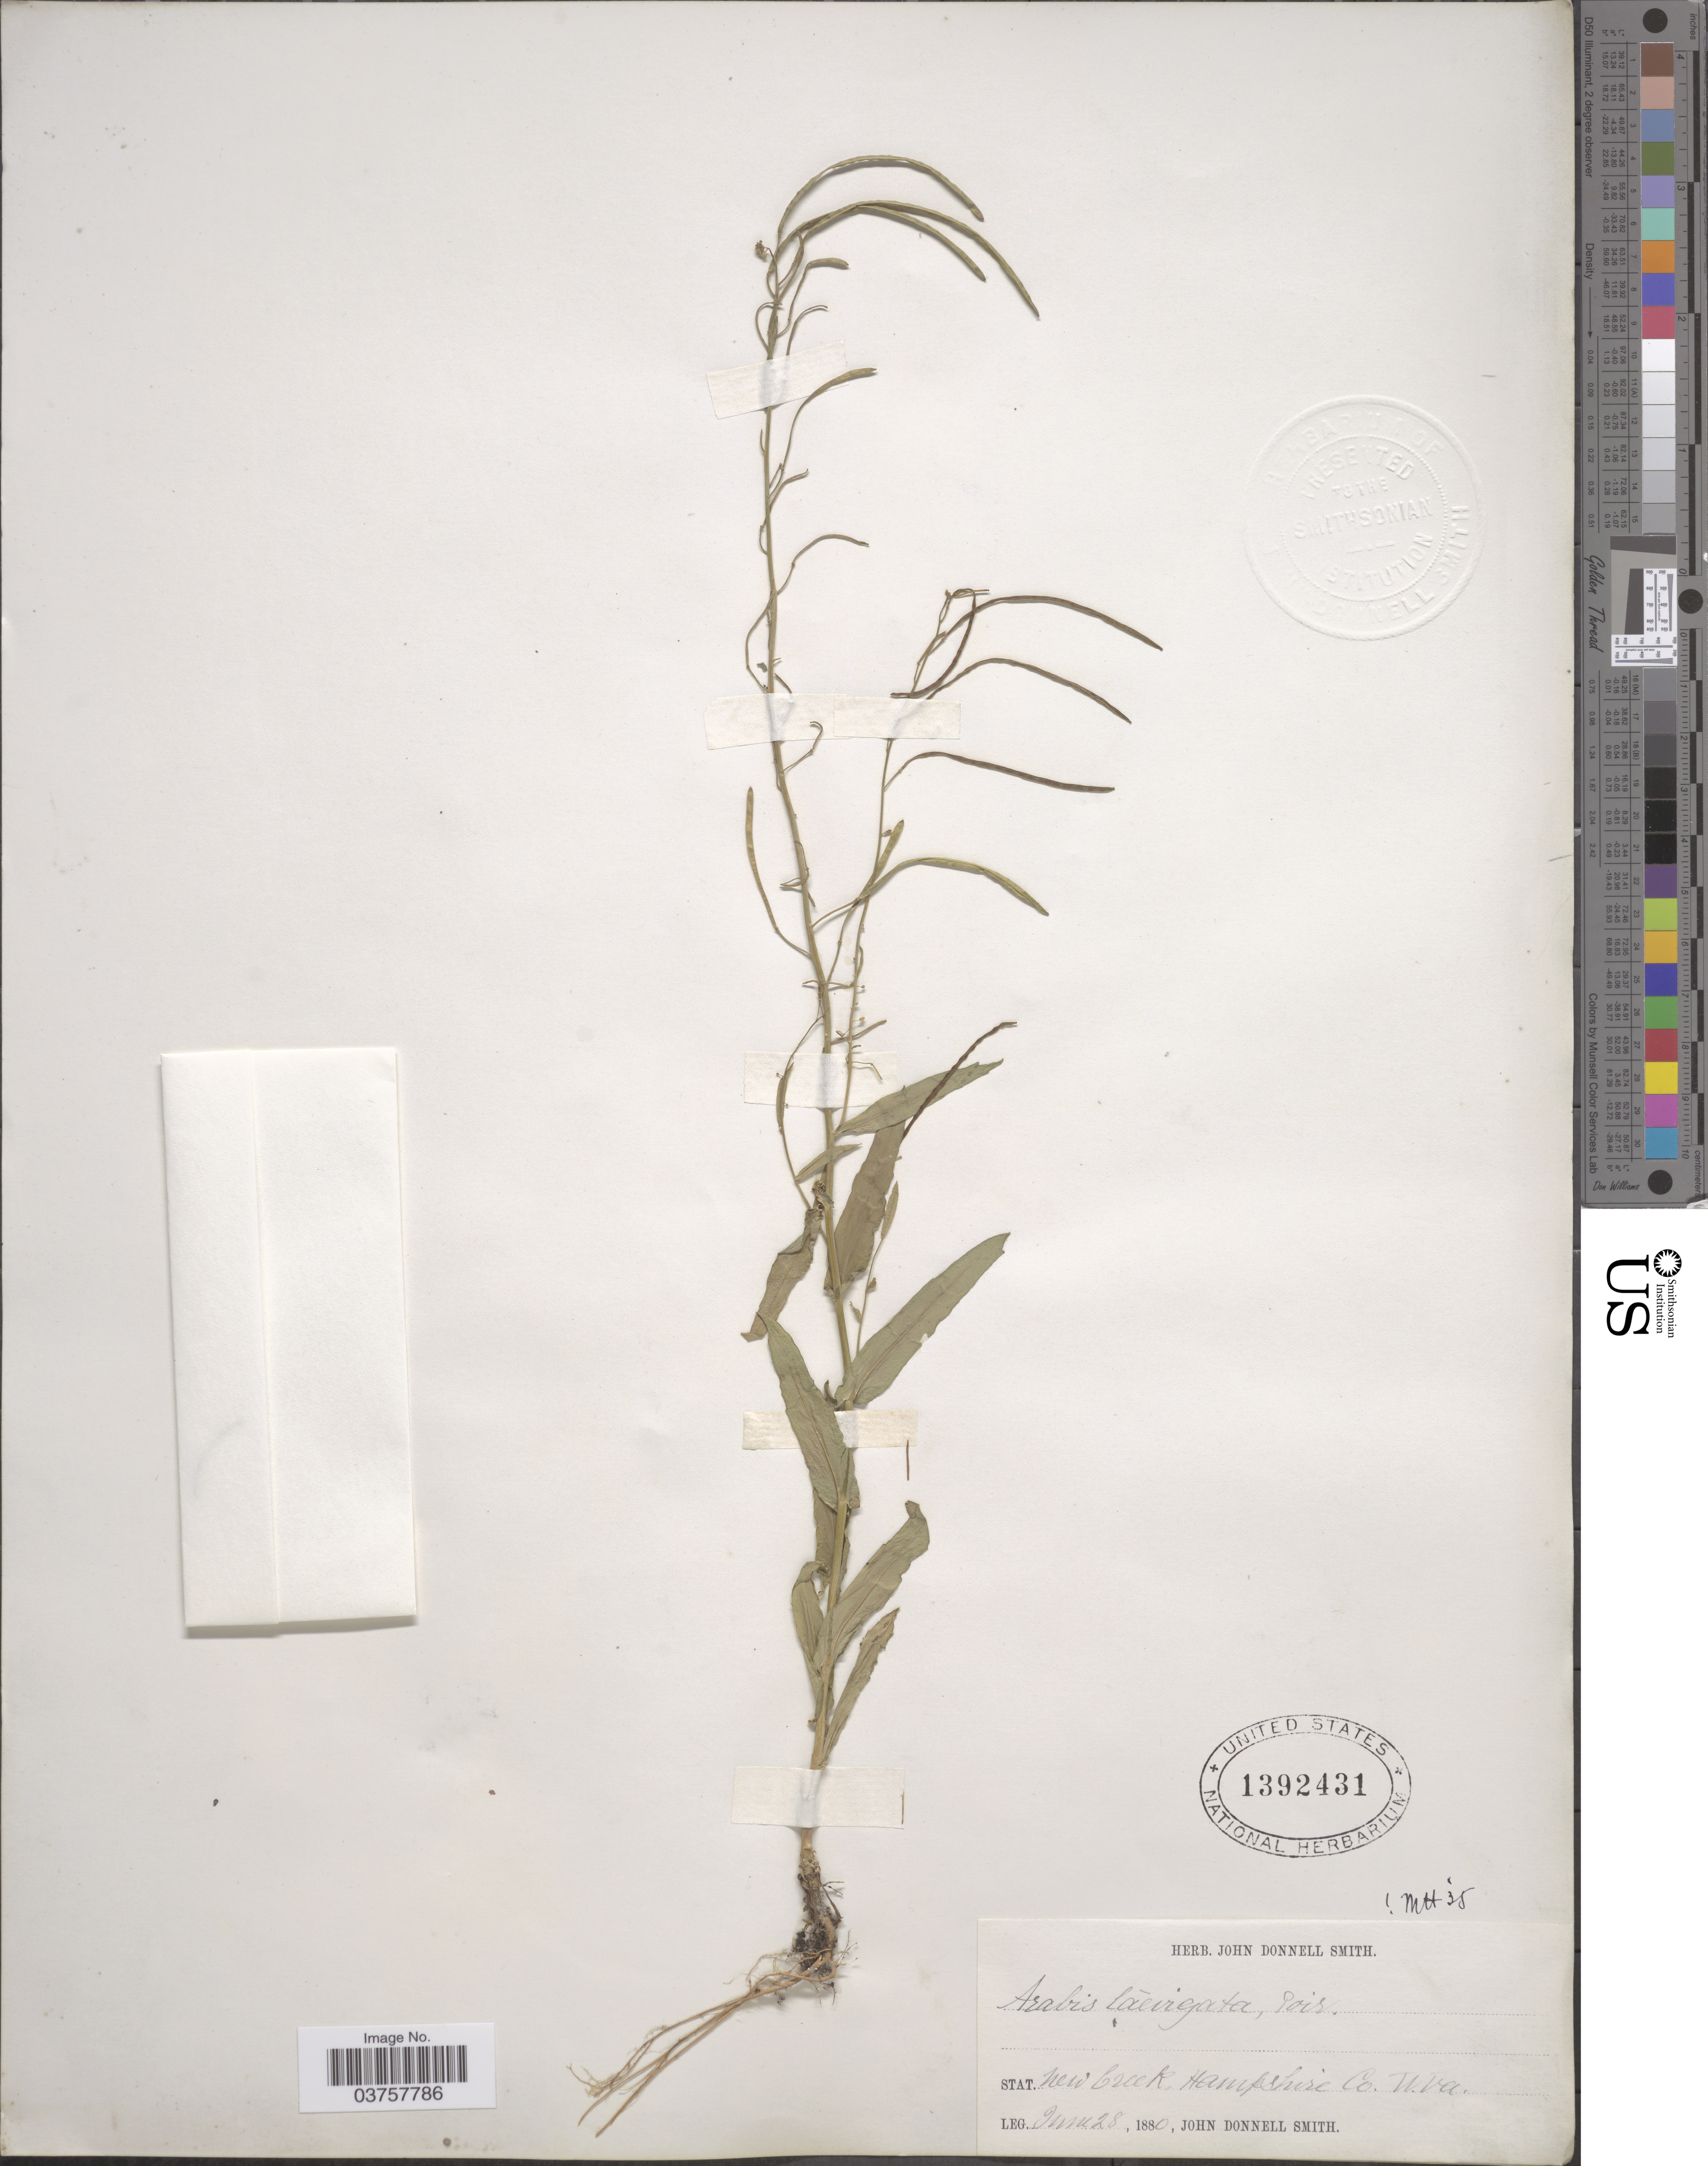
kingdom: Plantae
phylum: Tracheophyta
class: Magnoliopsida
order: Brassicales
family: Brassicaceae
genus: Arabis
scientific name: Arabis laevigata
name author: (Muhl. ex Willd.) Poir.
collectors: J. Donnell Smith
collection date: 1880-06-28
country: United States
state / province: West Virginia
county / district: Hampshire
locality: Stat. New Creek, Hampshire Co.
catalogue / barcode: US 1392431